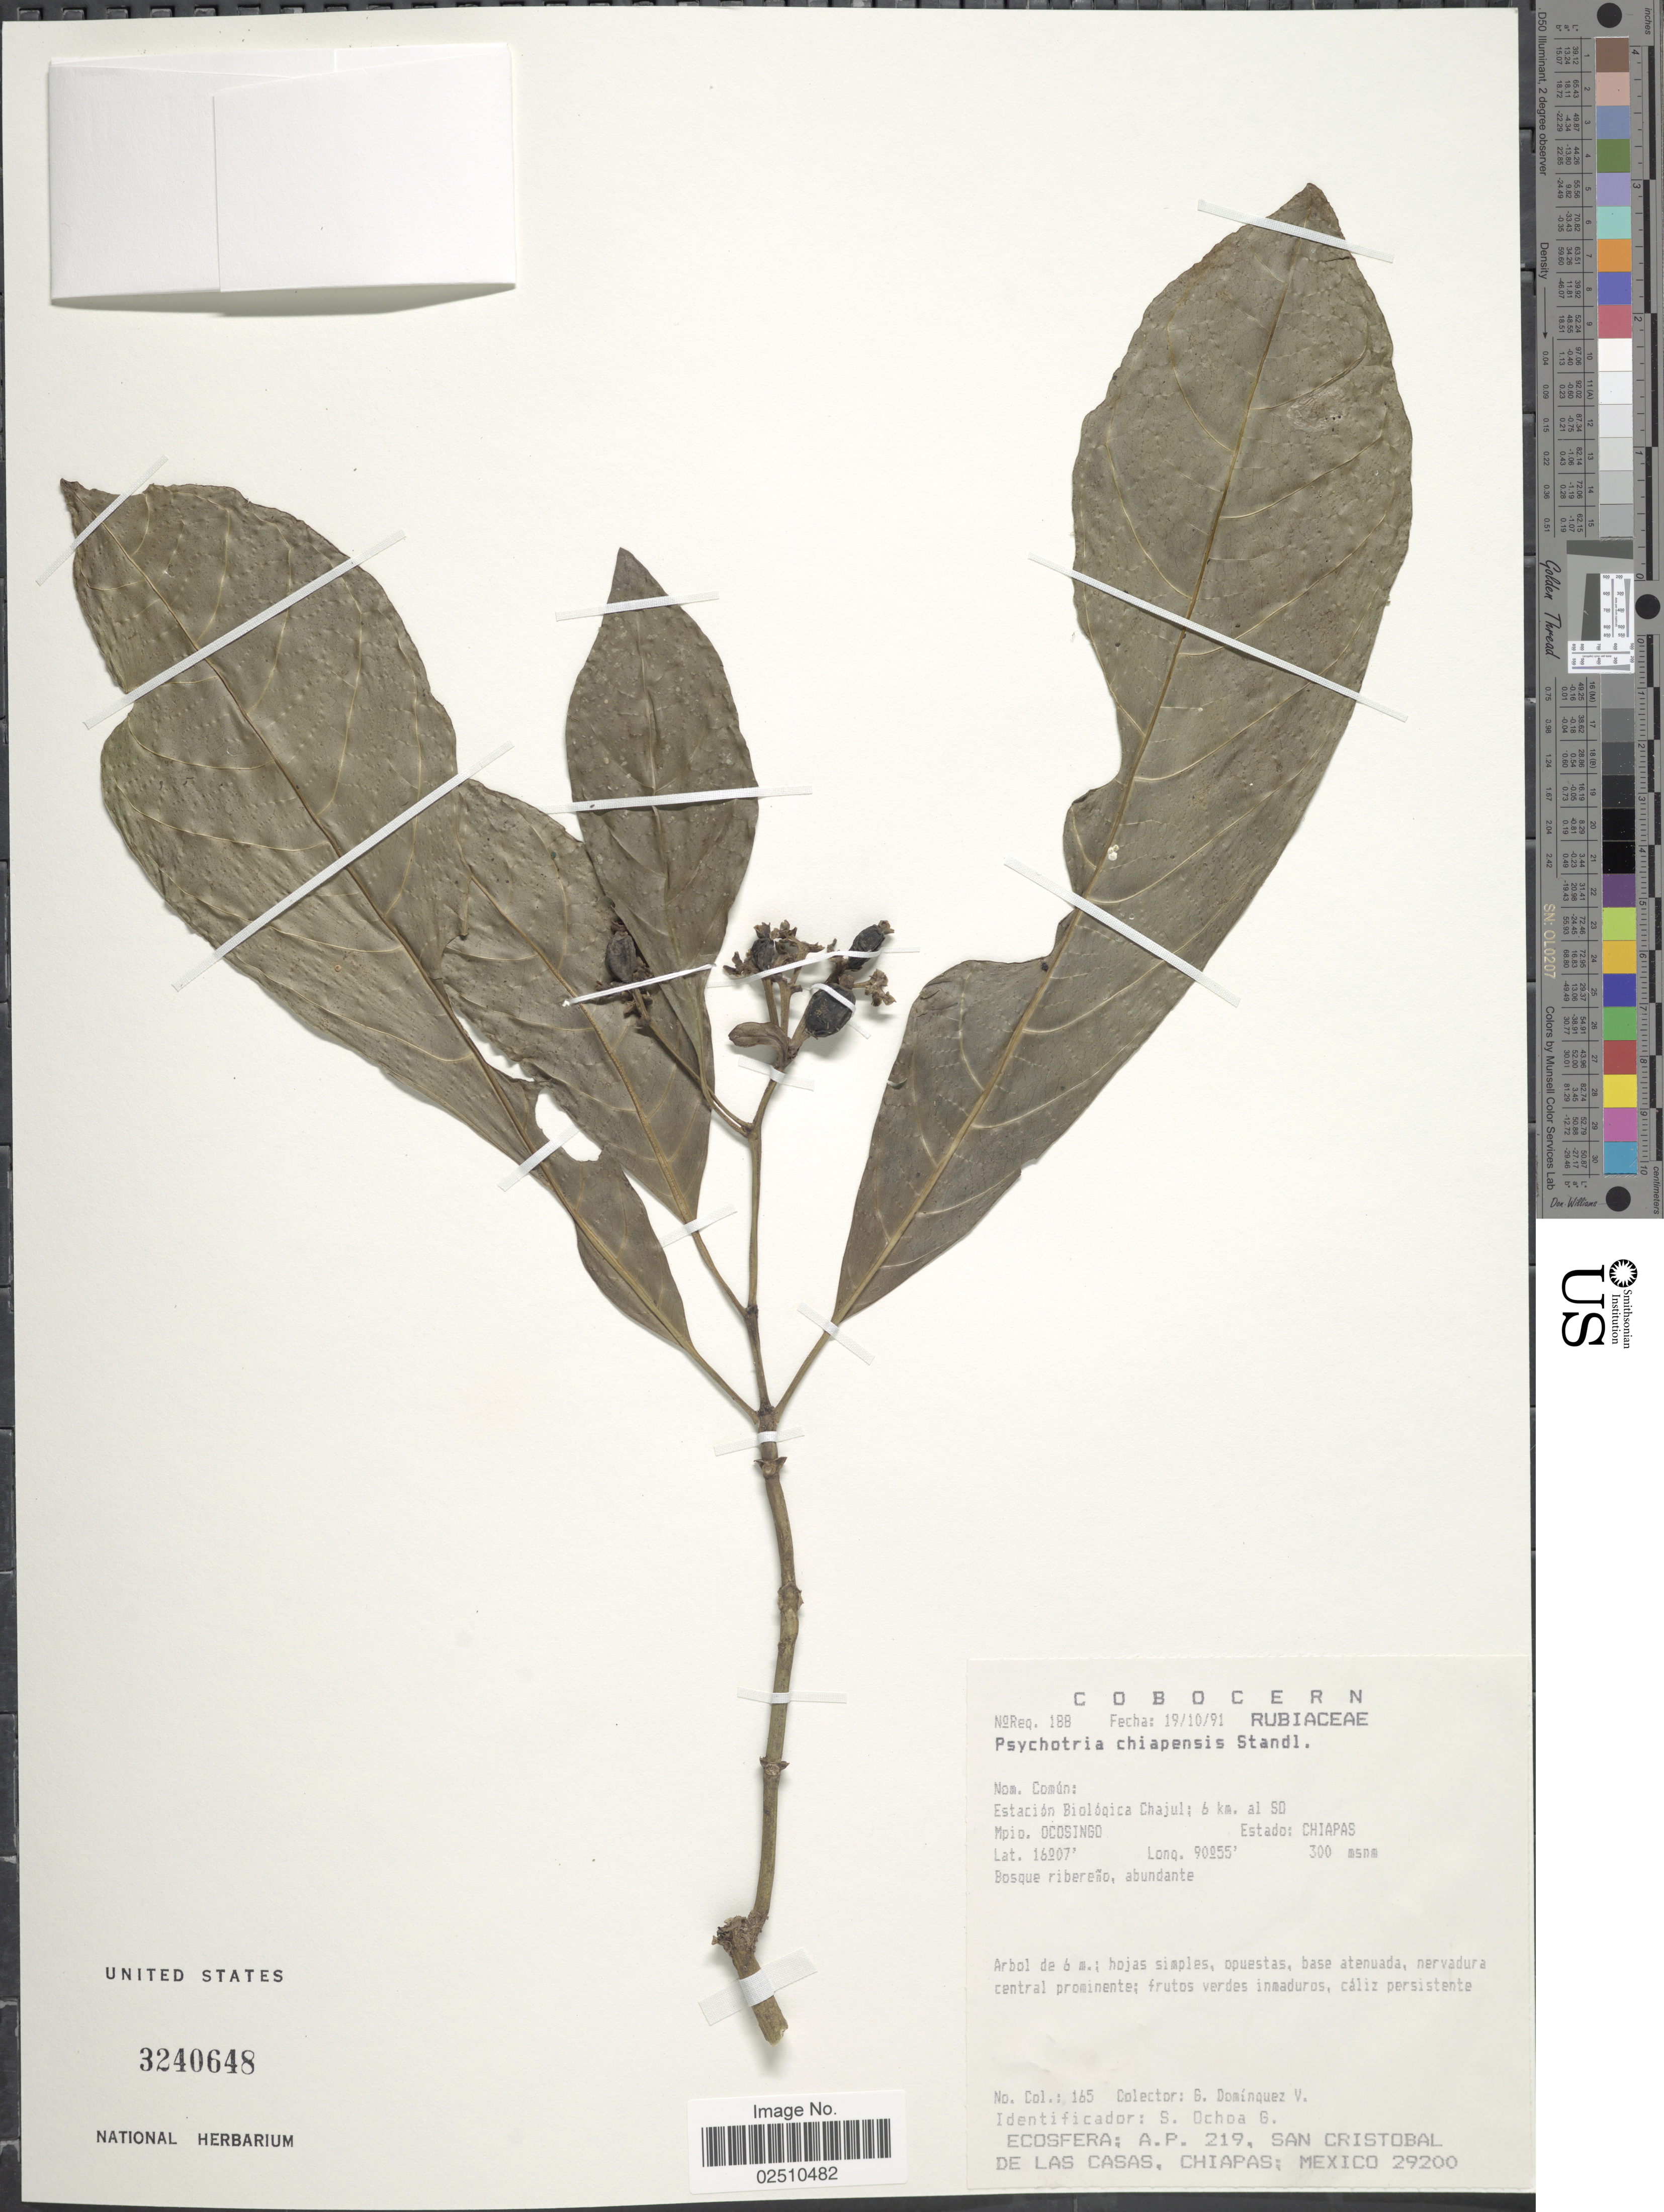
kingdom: Plantae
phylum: Tracheophyta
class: Magnoliopsida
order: Gentianales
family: Rubiaceae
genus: Psychotria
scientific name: Psychotria chiapensis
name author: Standl.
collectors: G. Domínguez V.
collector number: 165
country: Mexico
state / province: Chiapas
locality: Estacion Biologica Chajul, 6 km al SO, Mpio. Ocosingo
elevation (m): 300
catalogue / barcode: US 3240648